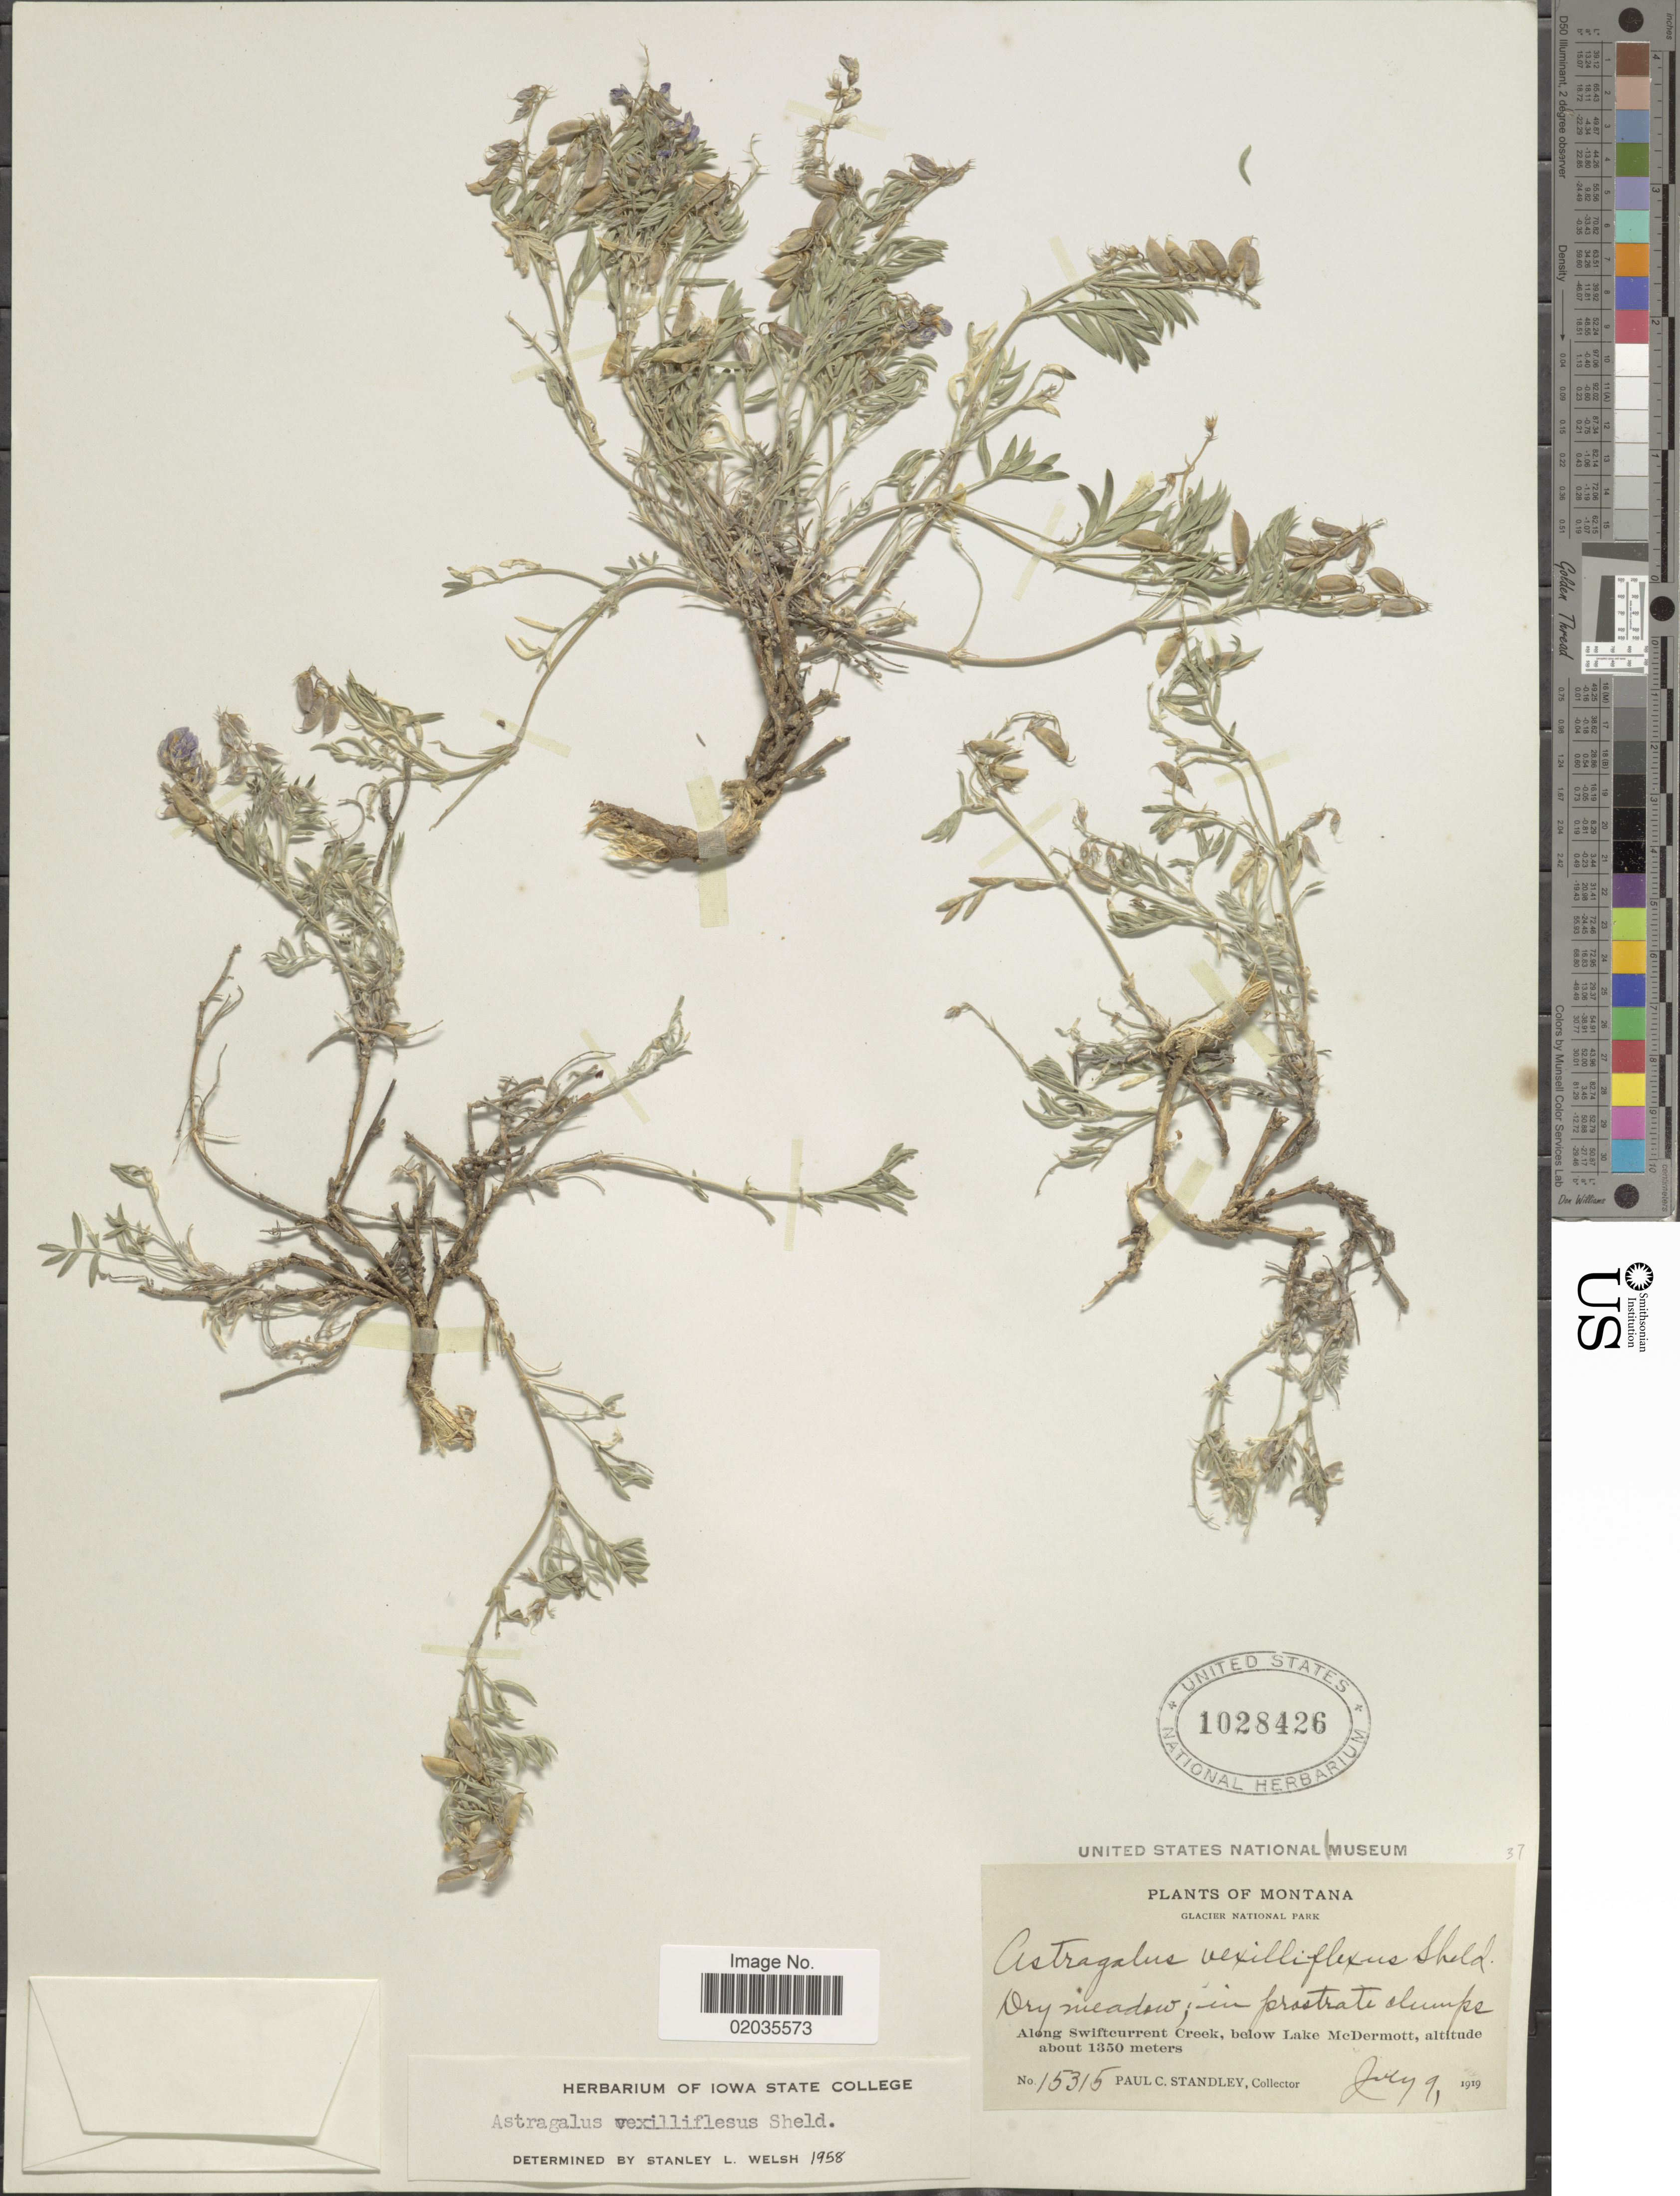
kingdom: Plantae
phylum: Tracheophyta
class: Magnoliopsida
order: Fabales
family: Fabaceae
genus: Astragalus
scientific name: Astragalus vexilliflexus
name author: E. Sheld.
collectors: P. C. Standley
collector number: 15315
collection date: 1919-07-09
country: United States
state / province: Montana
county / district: Glacier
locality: Glacier National Park. Along Swiftcurrent Creek, below Lake McDermott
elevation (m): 1350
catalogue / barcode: US 1028426